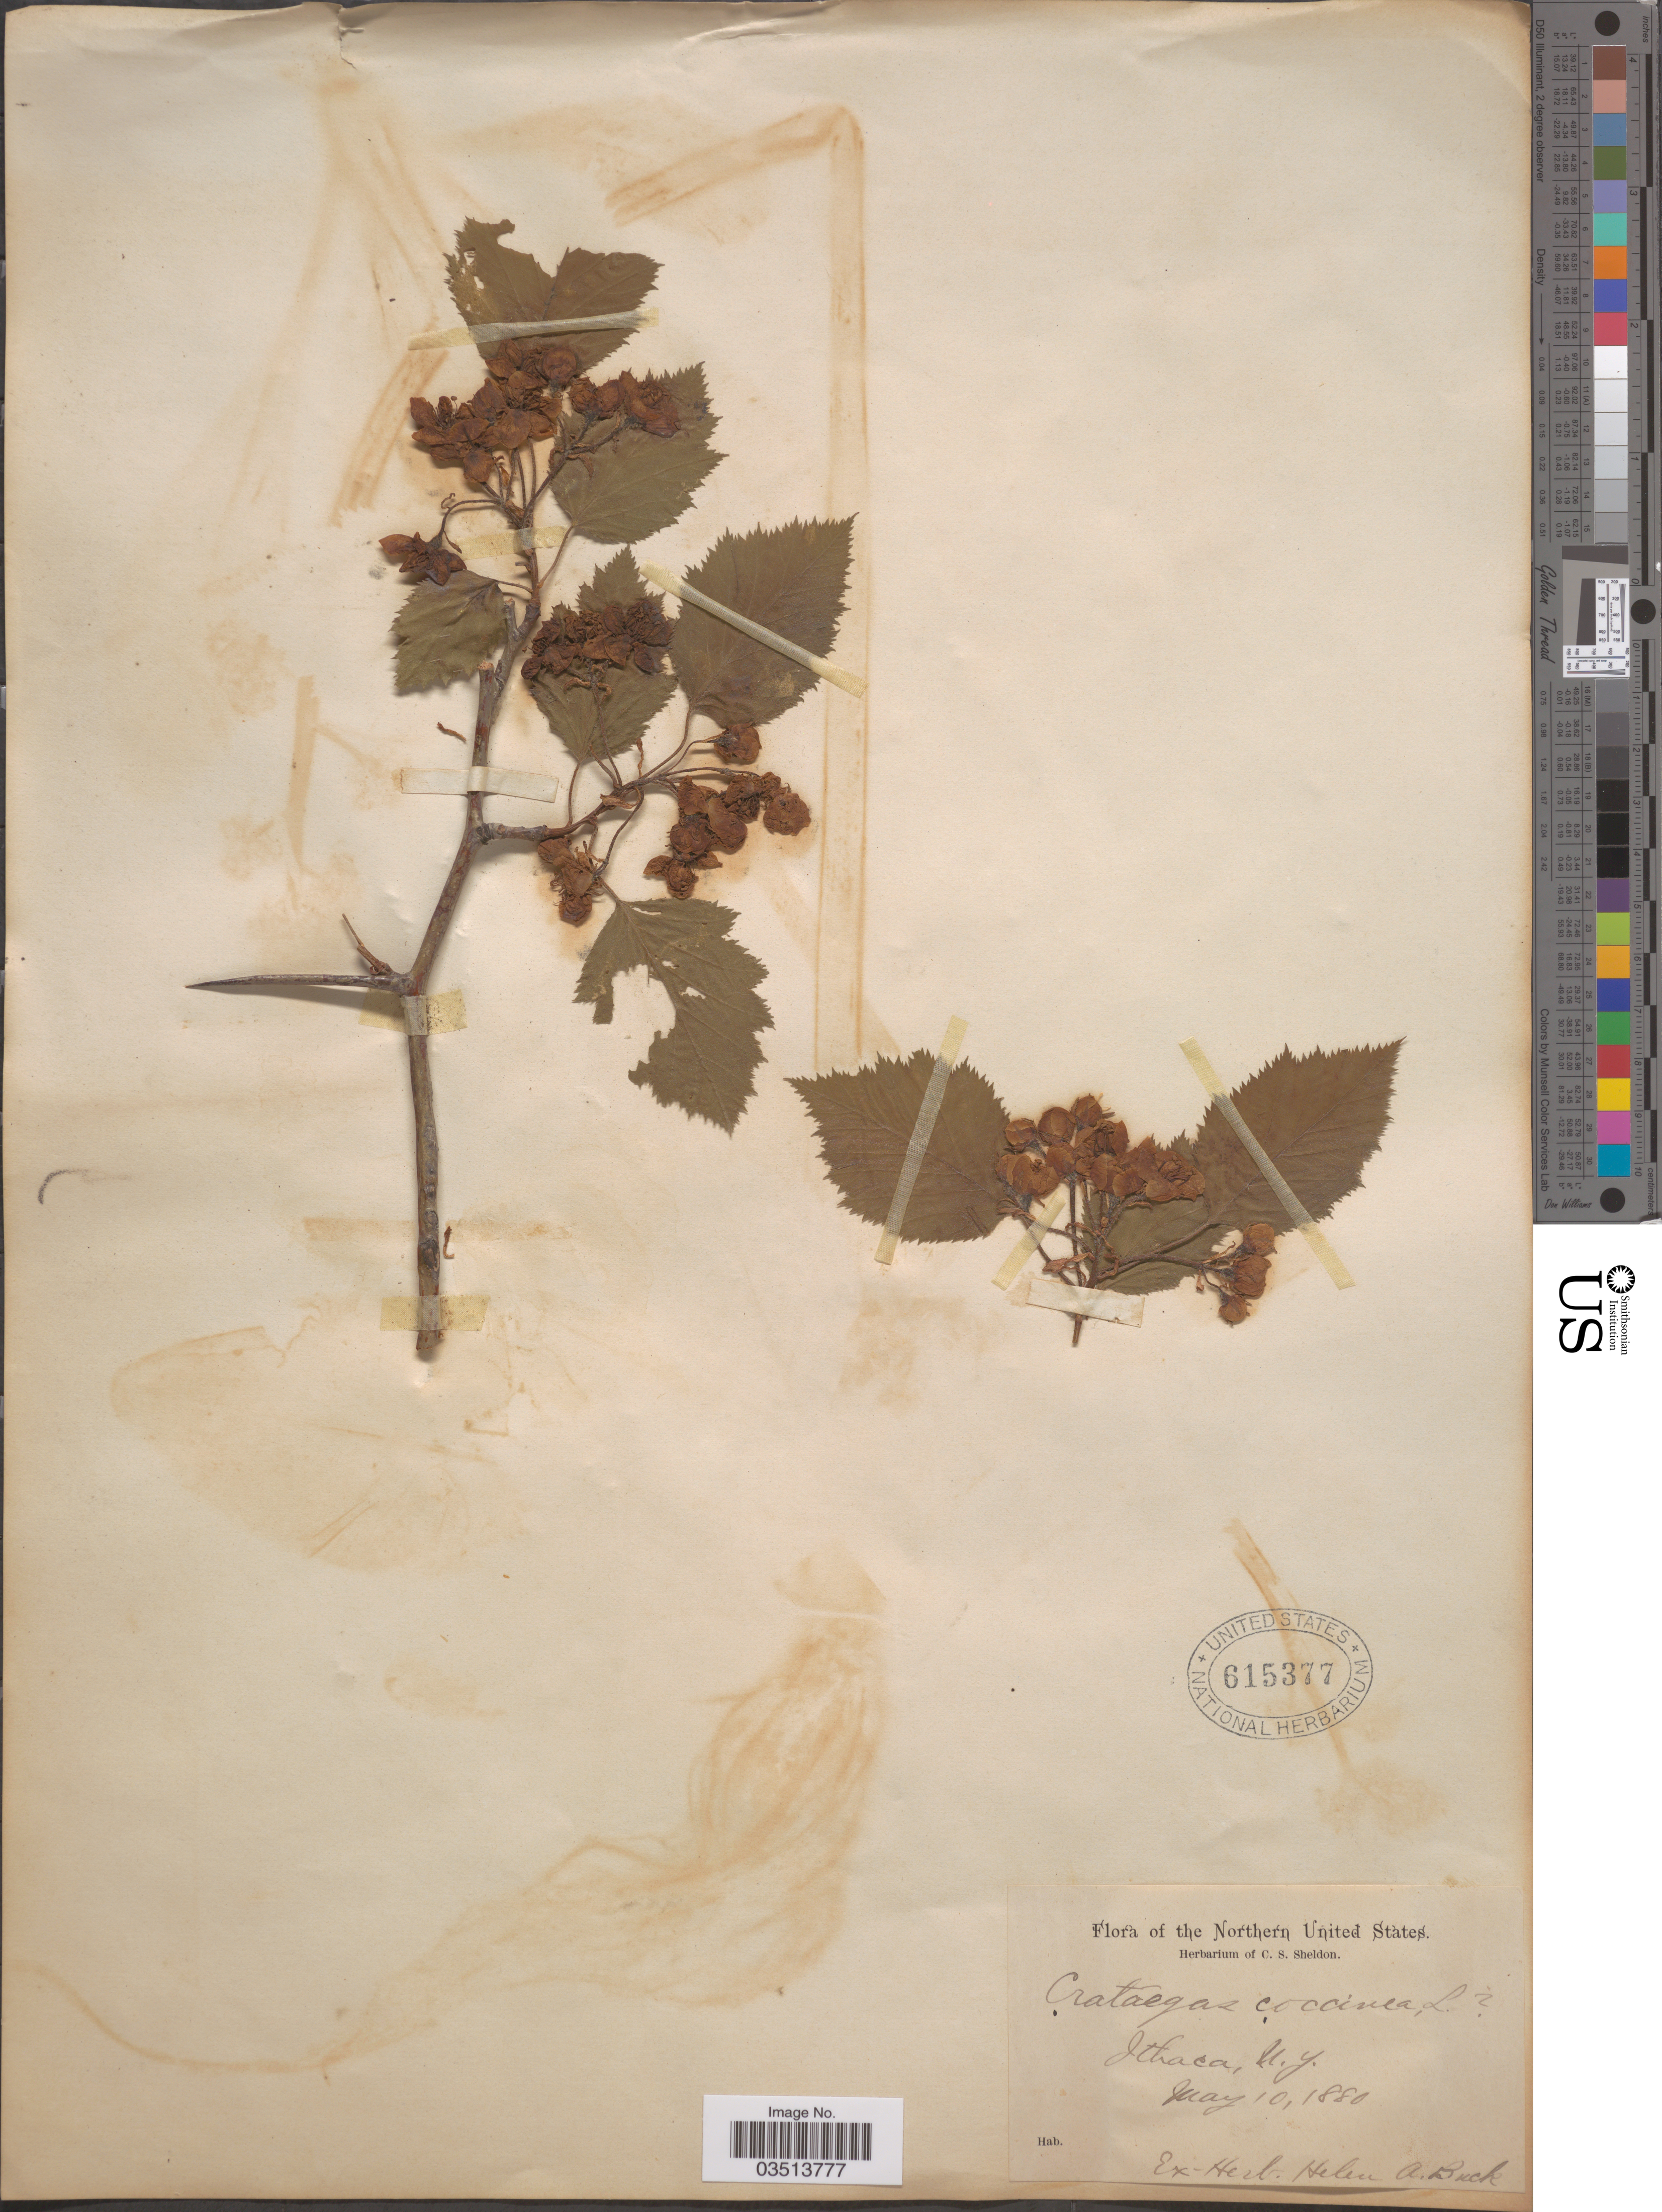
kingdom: Plantae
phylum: Tracheophyta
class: Magnoliopsida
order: Rosales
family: Rosaceae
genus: Crataegus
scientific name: Crataegus coccinea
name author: Ashe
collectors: Ex herb. Helen A. Buck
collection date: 1880-05-10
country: United States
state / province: New York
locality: The Northern United States. Ithaca.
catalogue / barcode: US 615377